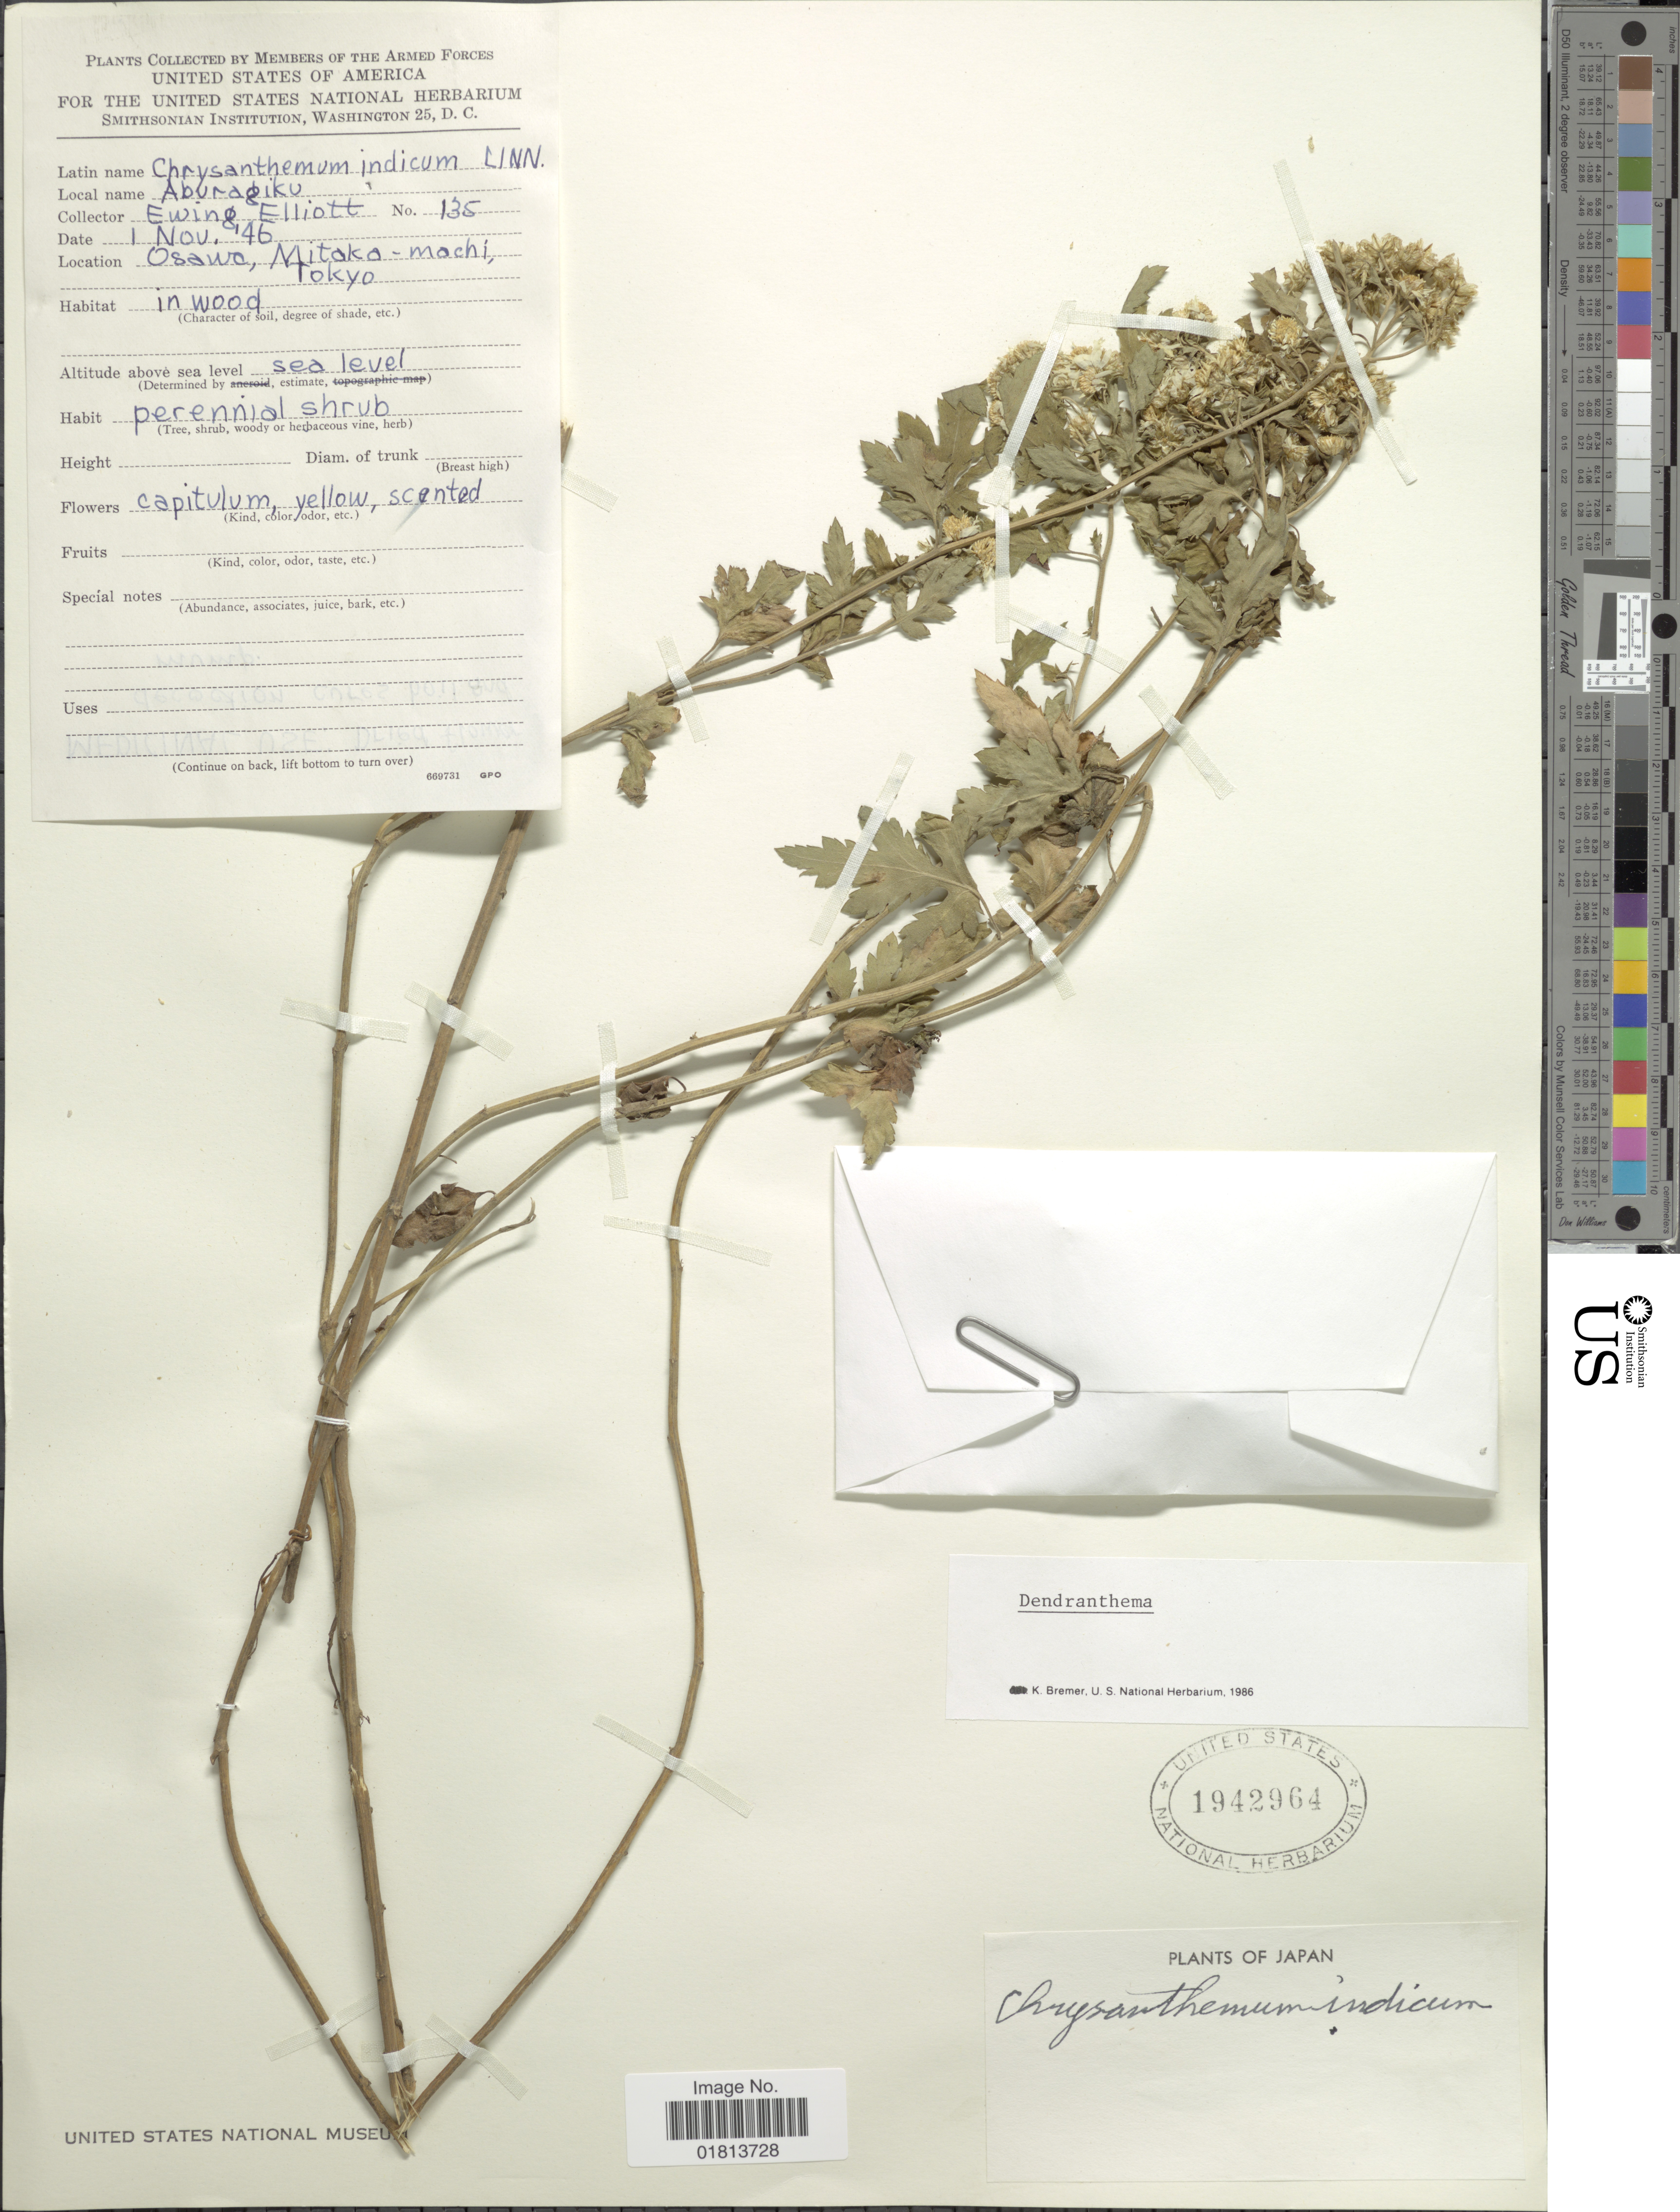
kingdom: Plantae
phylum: Tracheophyta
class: Magnoliopsida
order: Asterales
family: Asteraceae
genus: Dendranthema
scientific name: Dendranthema indicum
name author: (L.) Des Moul.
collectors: D. Eaton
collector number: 135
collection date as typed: Transcribed d/m/y: 1/11/46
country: Japan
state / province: Tokyo, Federal City of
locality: Osawa, Mitaka-machi, Tokyo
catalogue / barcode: US 1942964